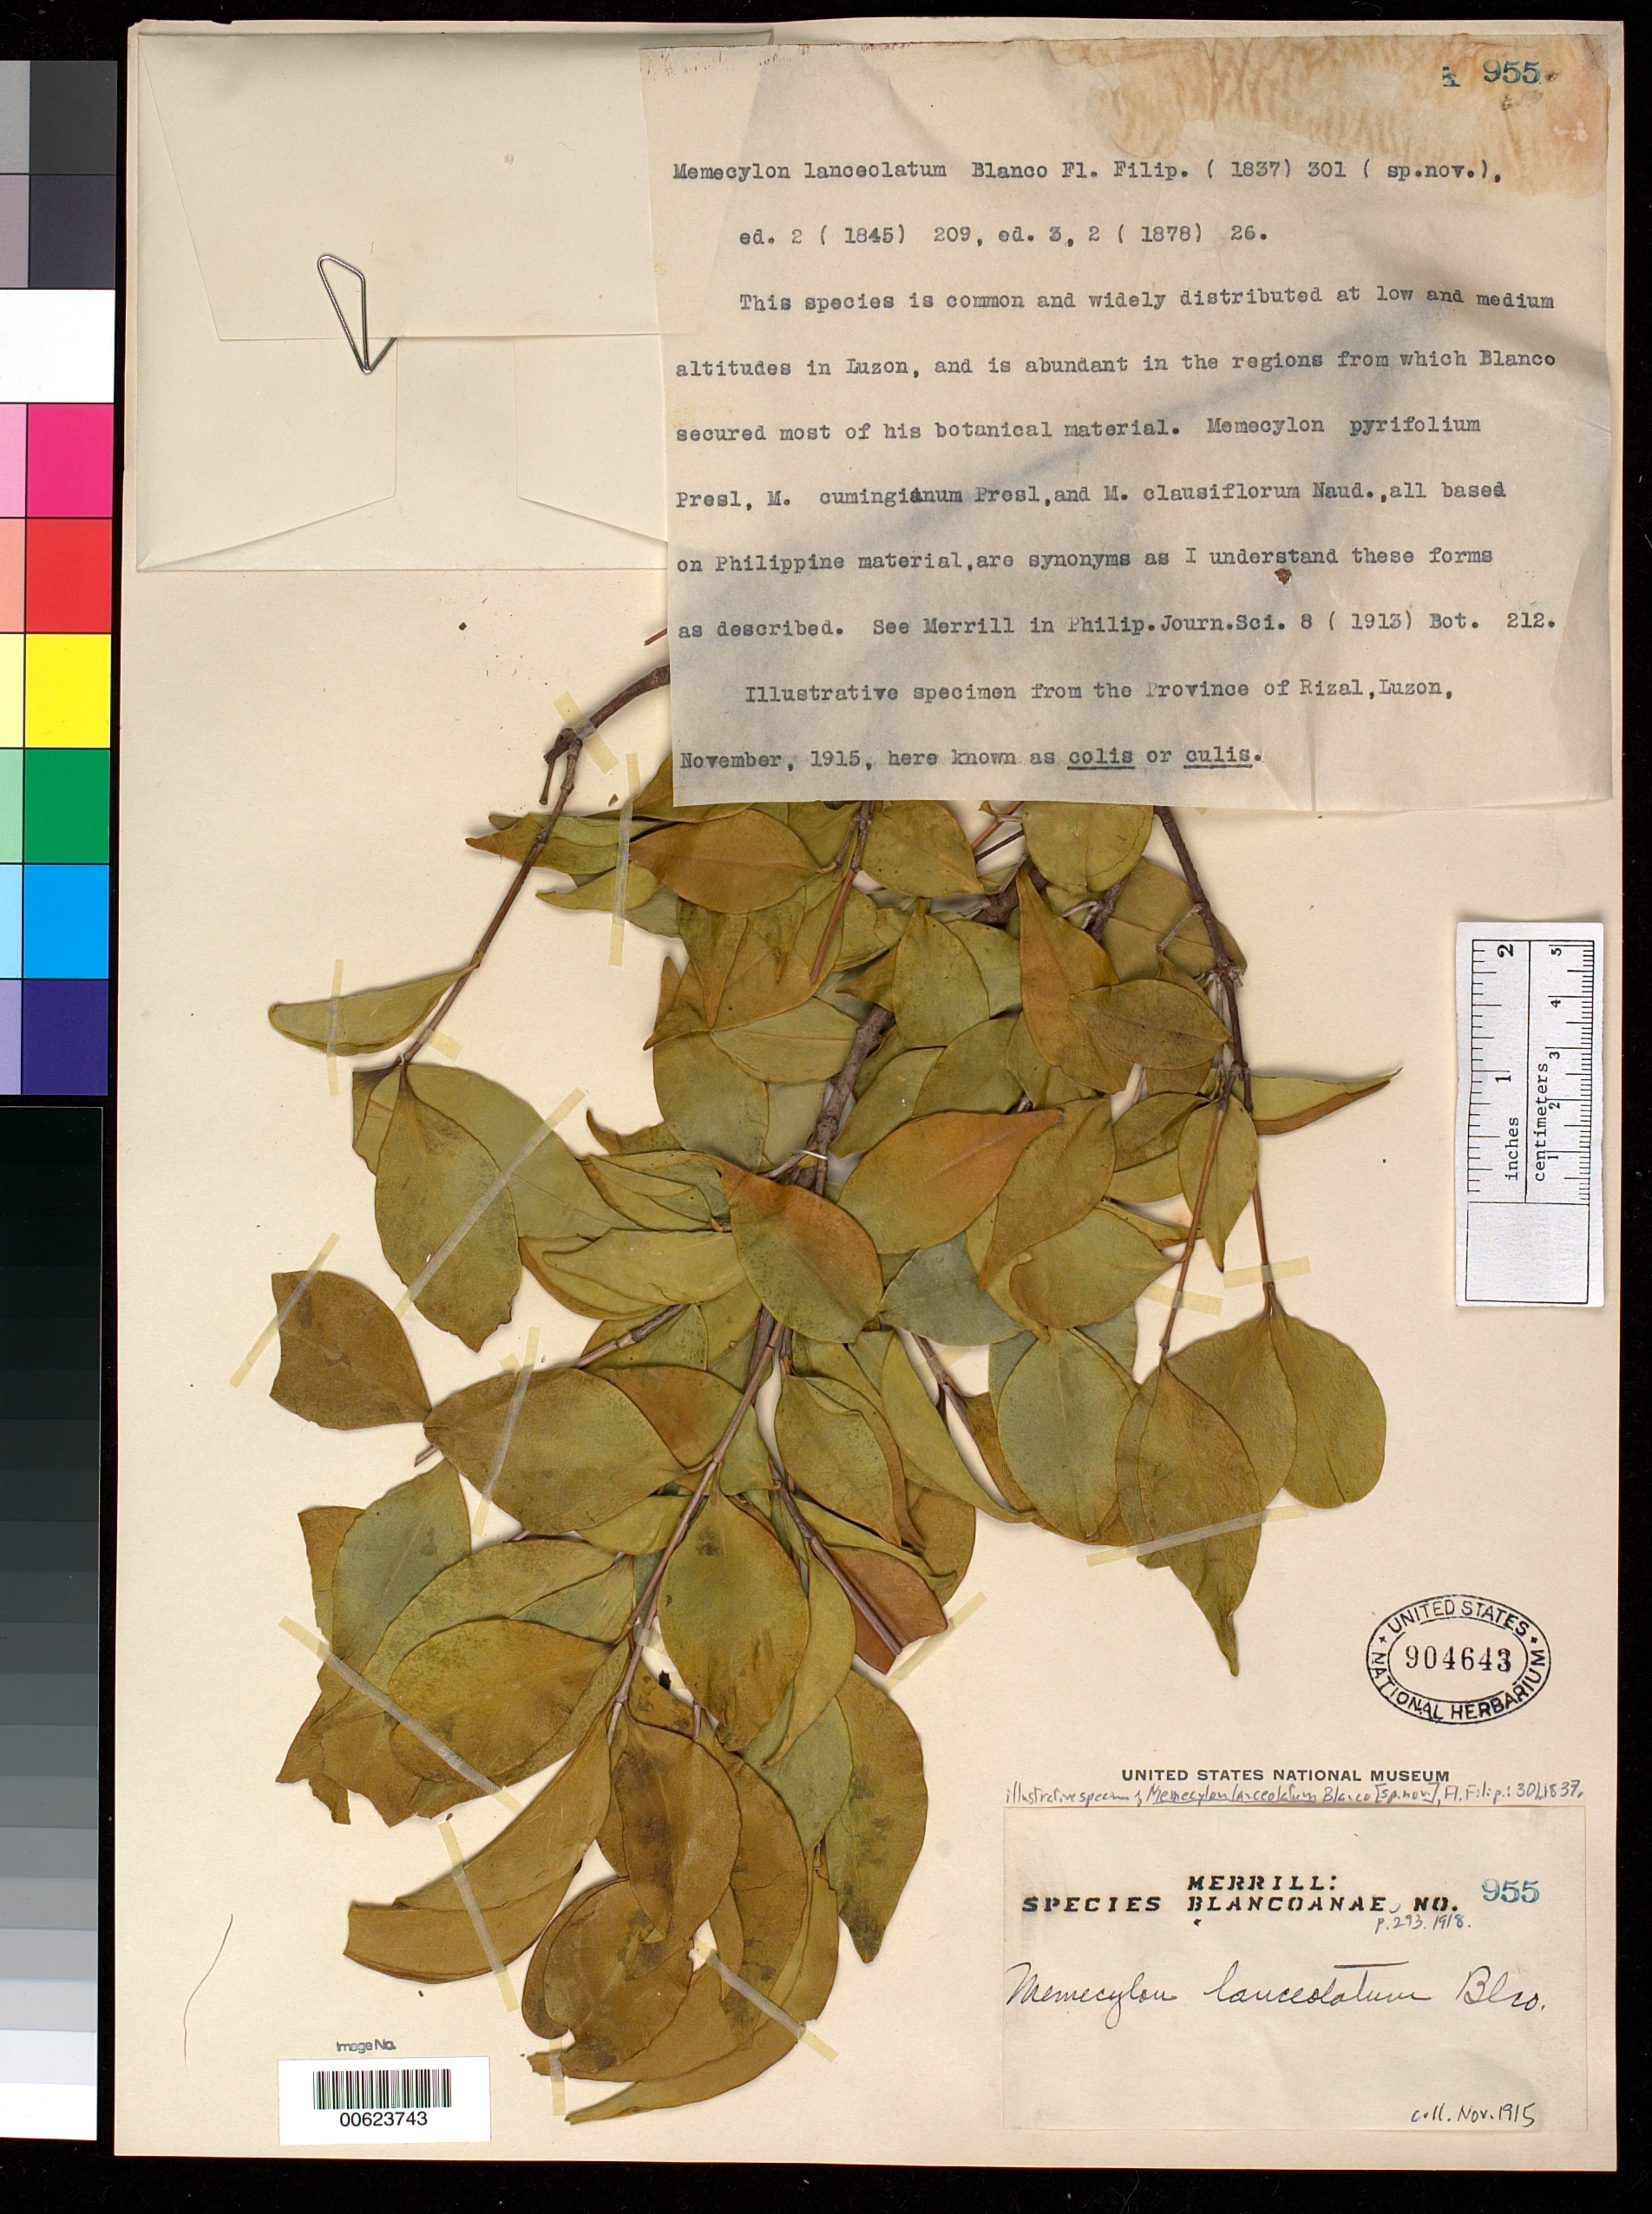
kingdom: Plantae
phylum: Tracheophyta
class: Magnoliopsida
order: Myrtales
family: Melastomataceae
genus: Memecylon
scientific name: Memecylon lanceolatum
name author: Blanco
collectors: E. D. Merrill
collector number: Sp. Blancoan. 0955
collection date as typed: Nov 1915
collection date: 1915-11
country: Philippines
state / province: Calabarzon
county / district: Rizal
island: Luzon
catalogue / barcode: US 904643